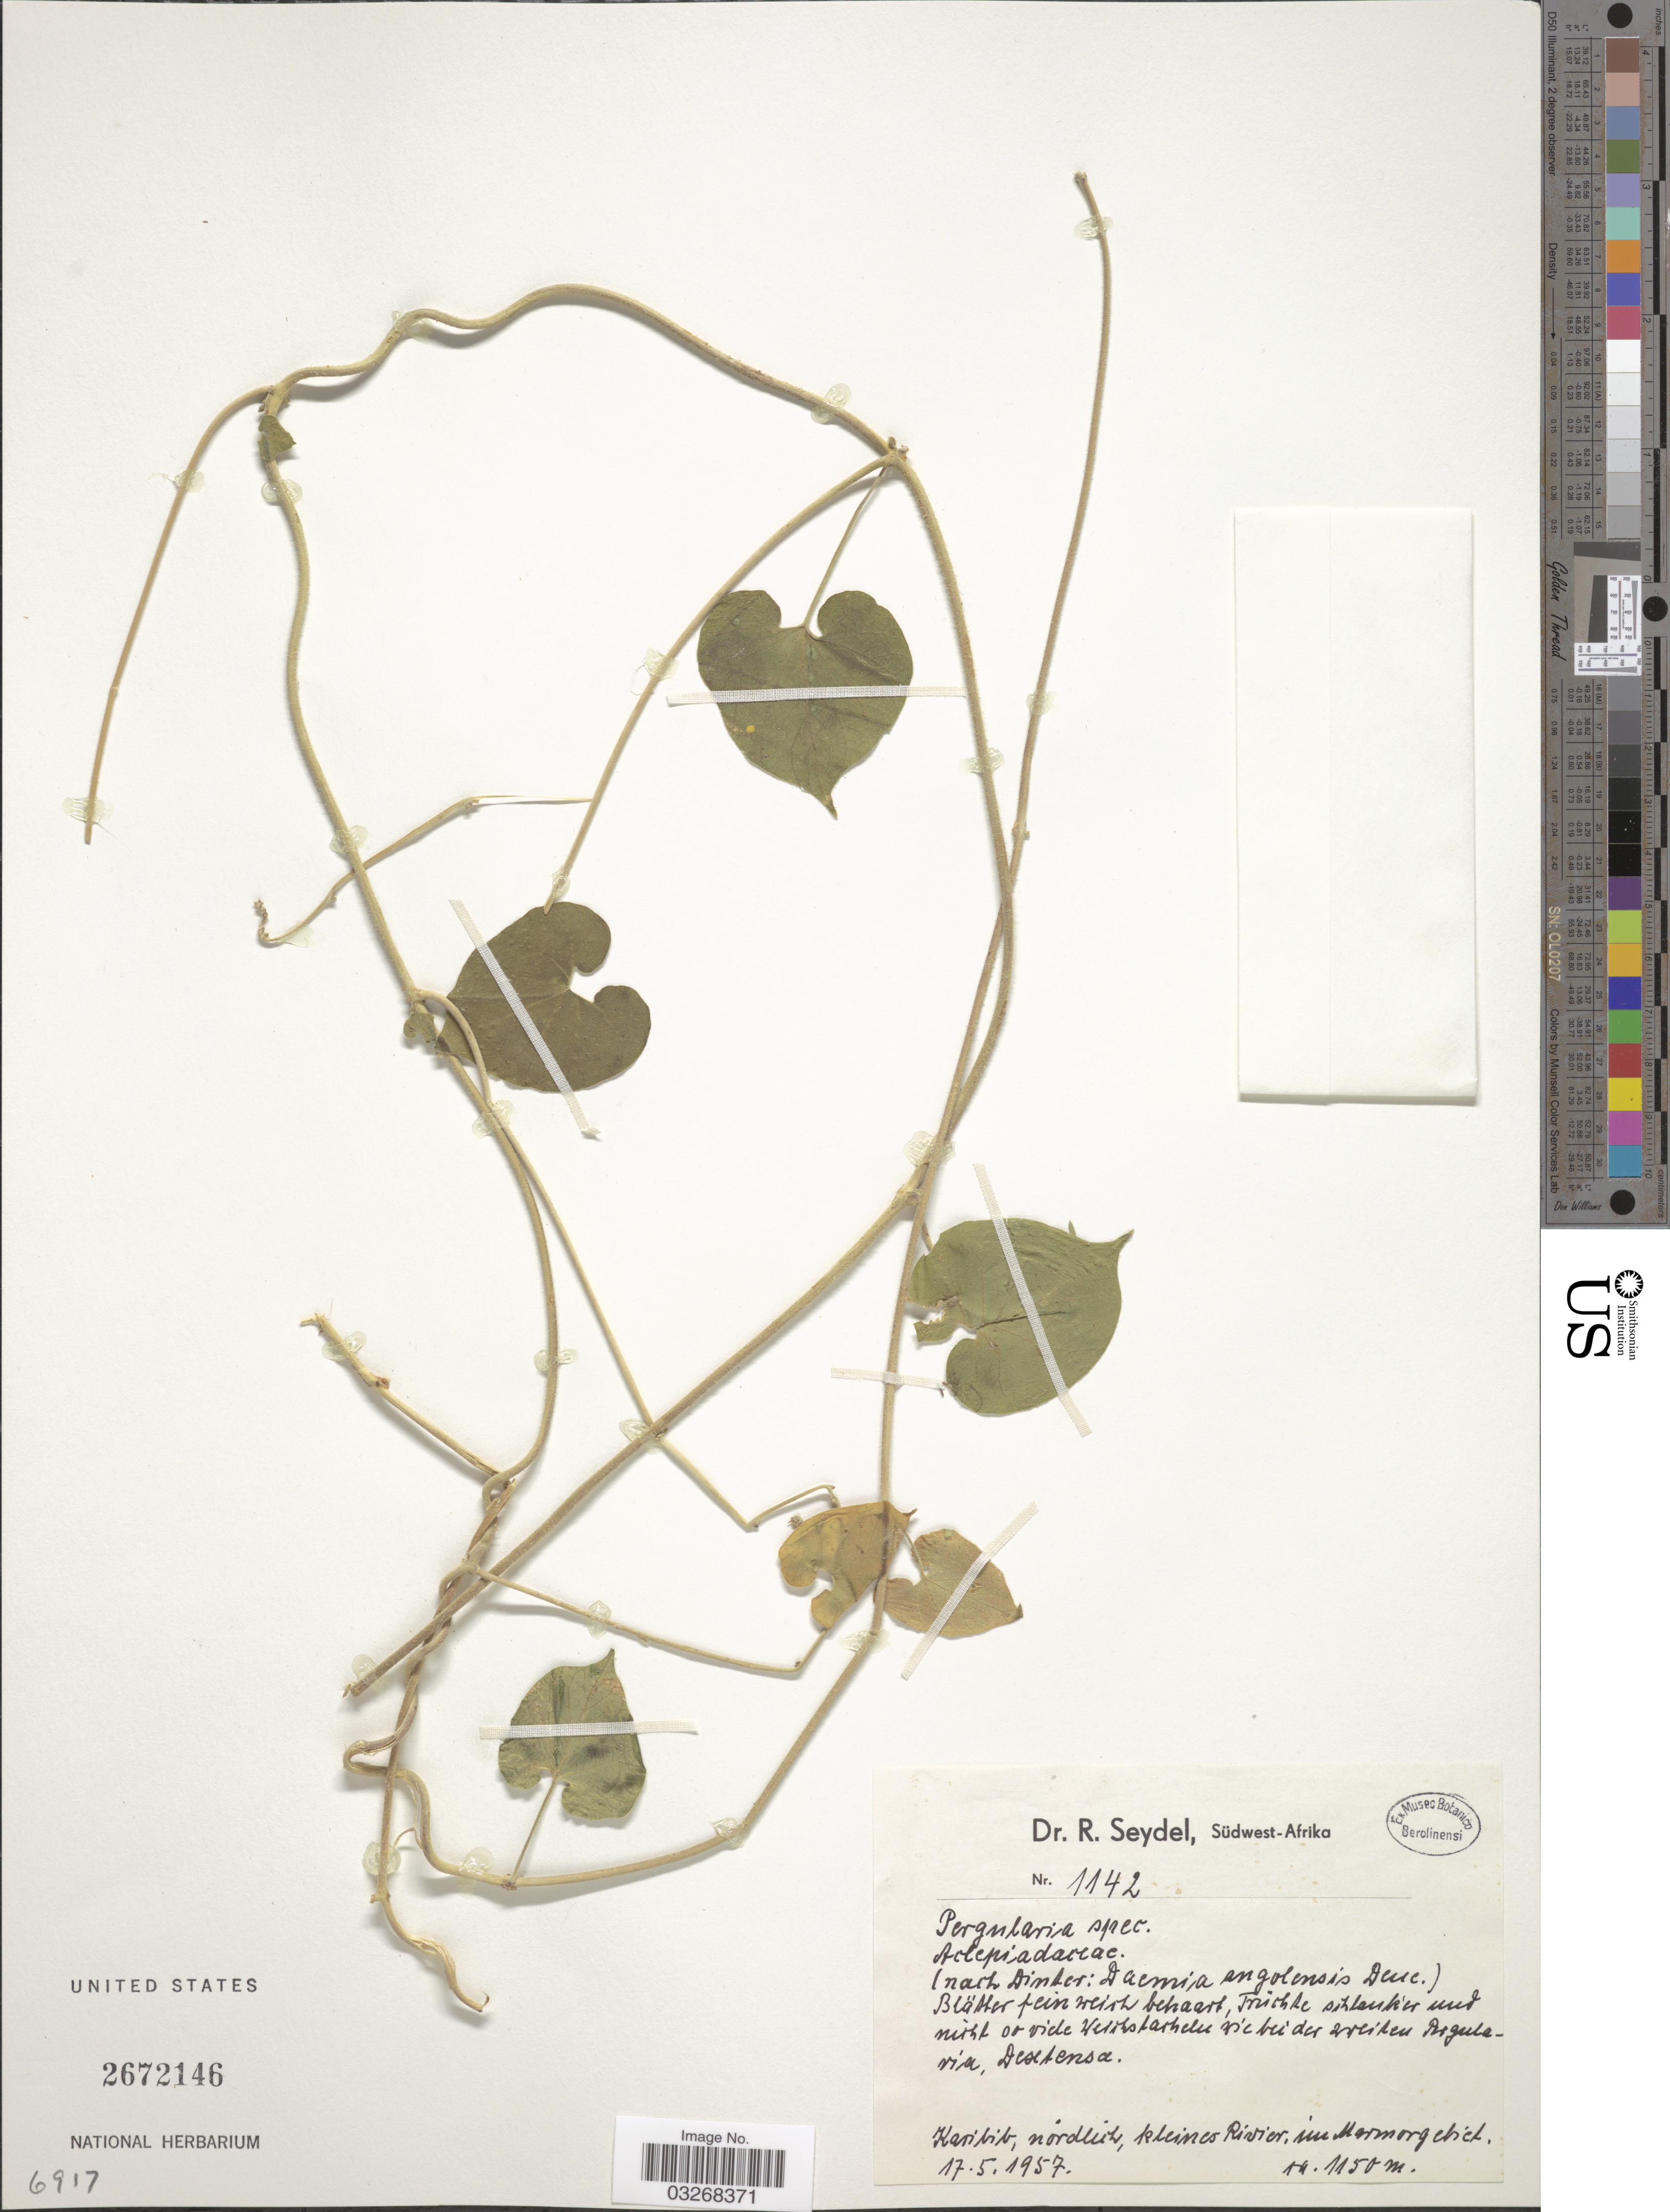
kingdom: Plantae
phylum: Tracheophyta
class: Magnoliopsida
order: Gentianales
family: Apocynaceae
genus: Telosma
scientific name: Telosma sp.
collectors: R. Seydel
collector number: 1142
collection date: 1957-05-17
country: Namibia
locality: Südwest-Afrika. Karibib, nórdlich, kleines Rivier, im Marmorgebiet.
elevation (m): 1150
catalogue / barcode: US 2672146